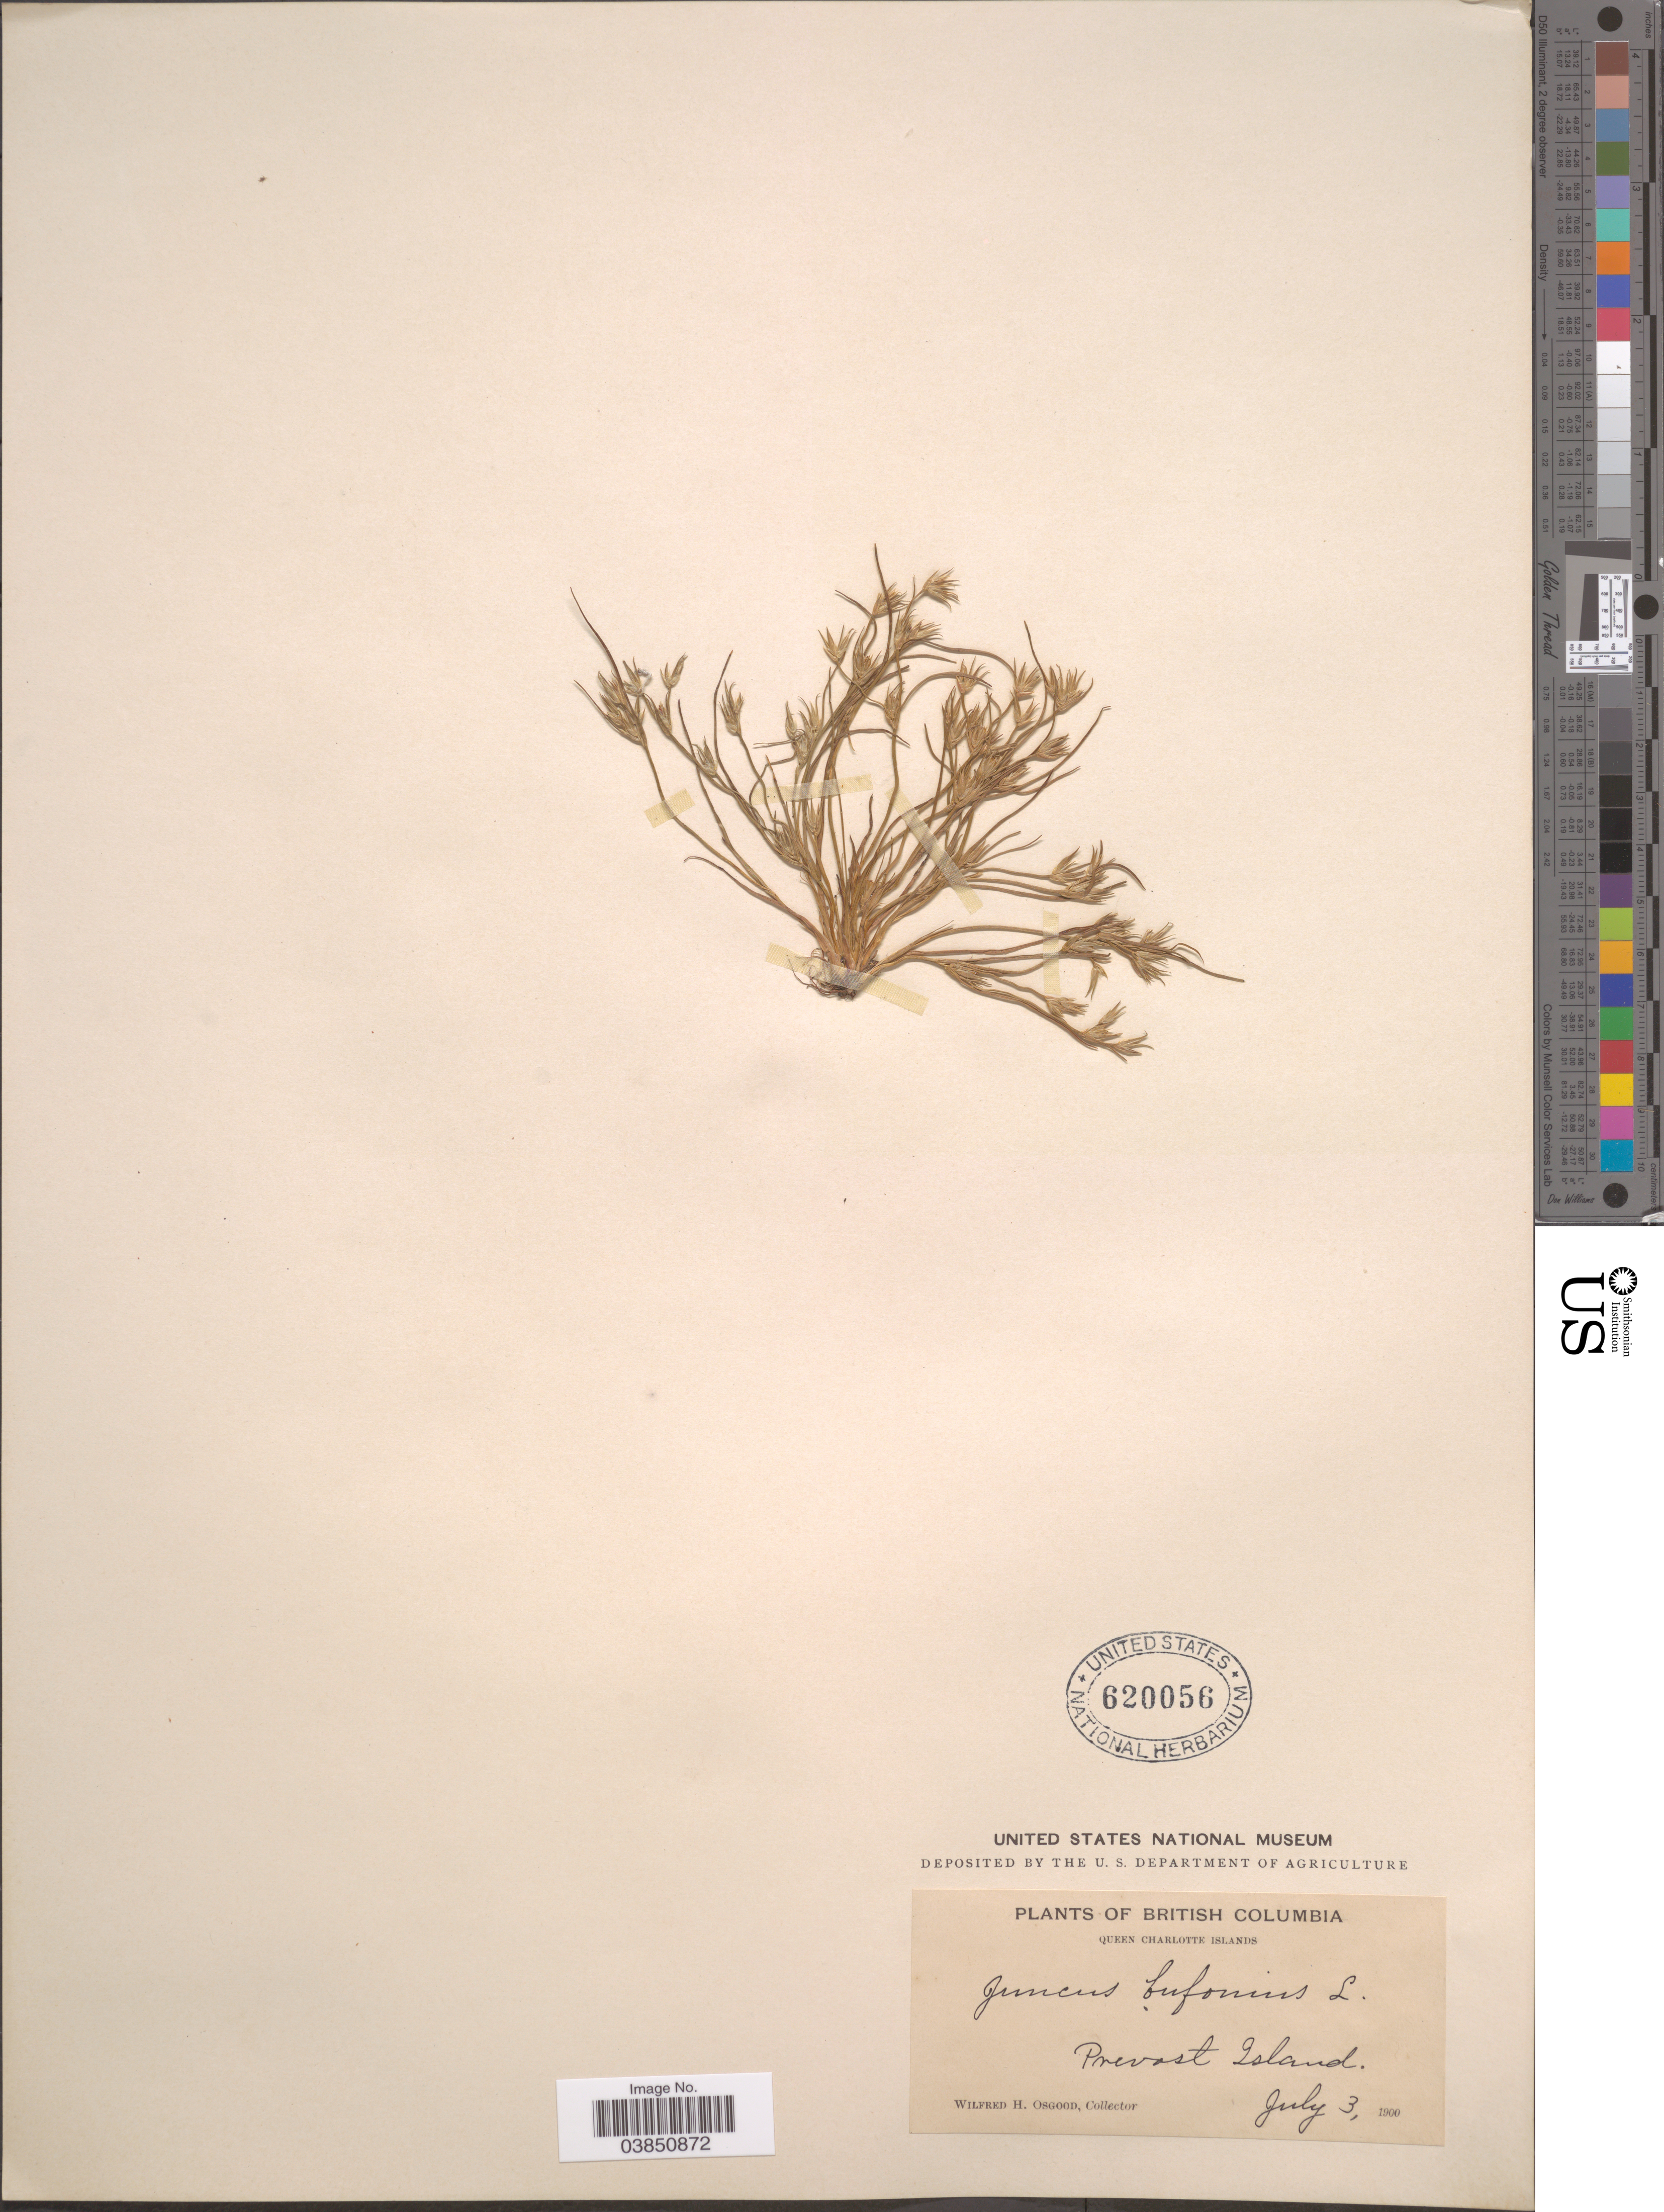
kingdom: Plantae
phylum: Tracheophyta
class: Liliopsida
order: Poales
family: Juncaceae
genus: Juncus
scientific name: Juncus bufonius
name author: L.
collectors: W. Osgood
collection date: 1900-07-03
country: Canada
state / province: British Columbia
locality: Queen Charlotte Islands. Prevost Island.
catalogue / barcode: US 620056